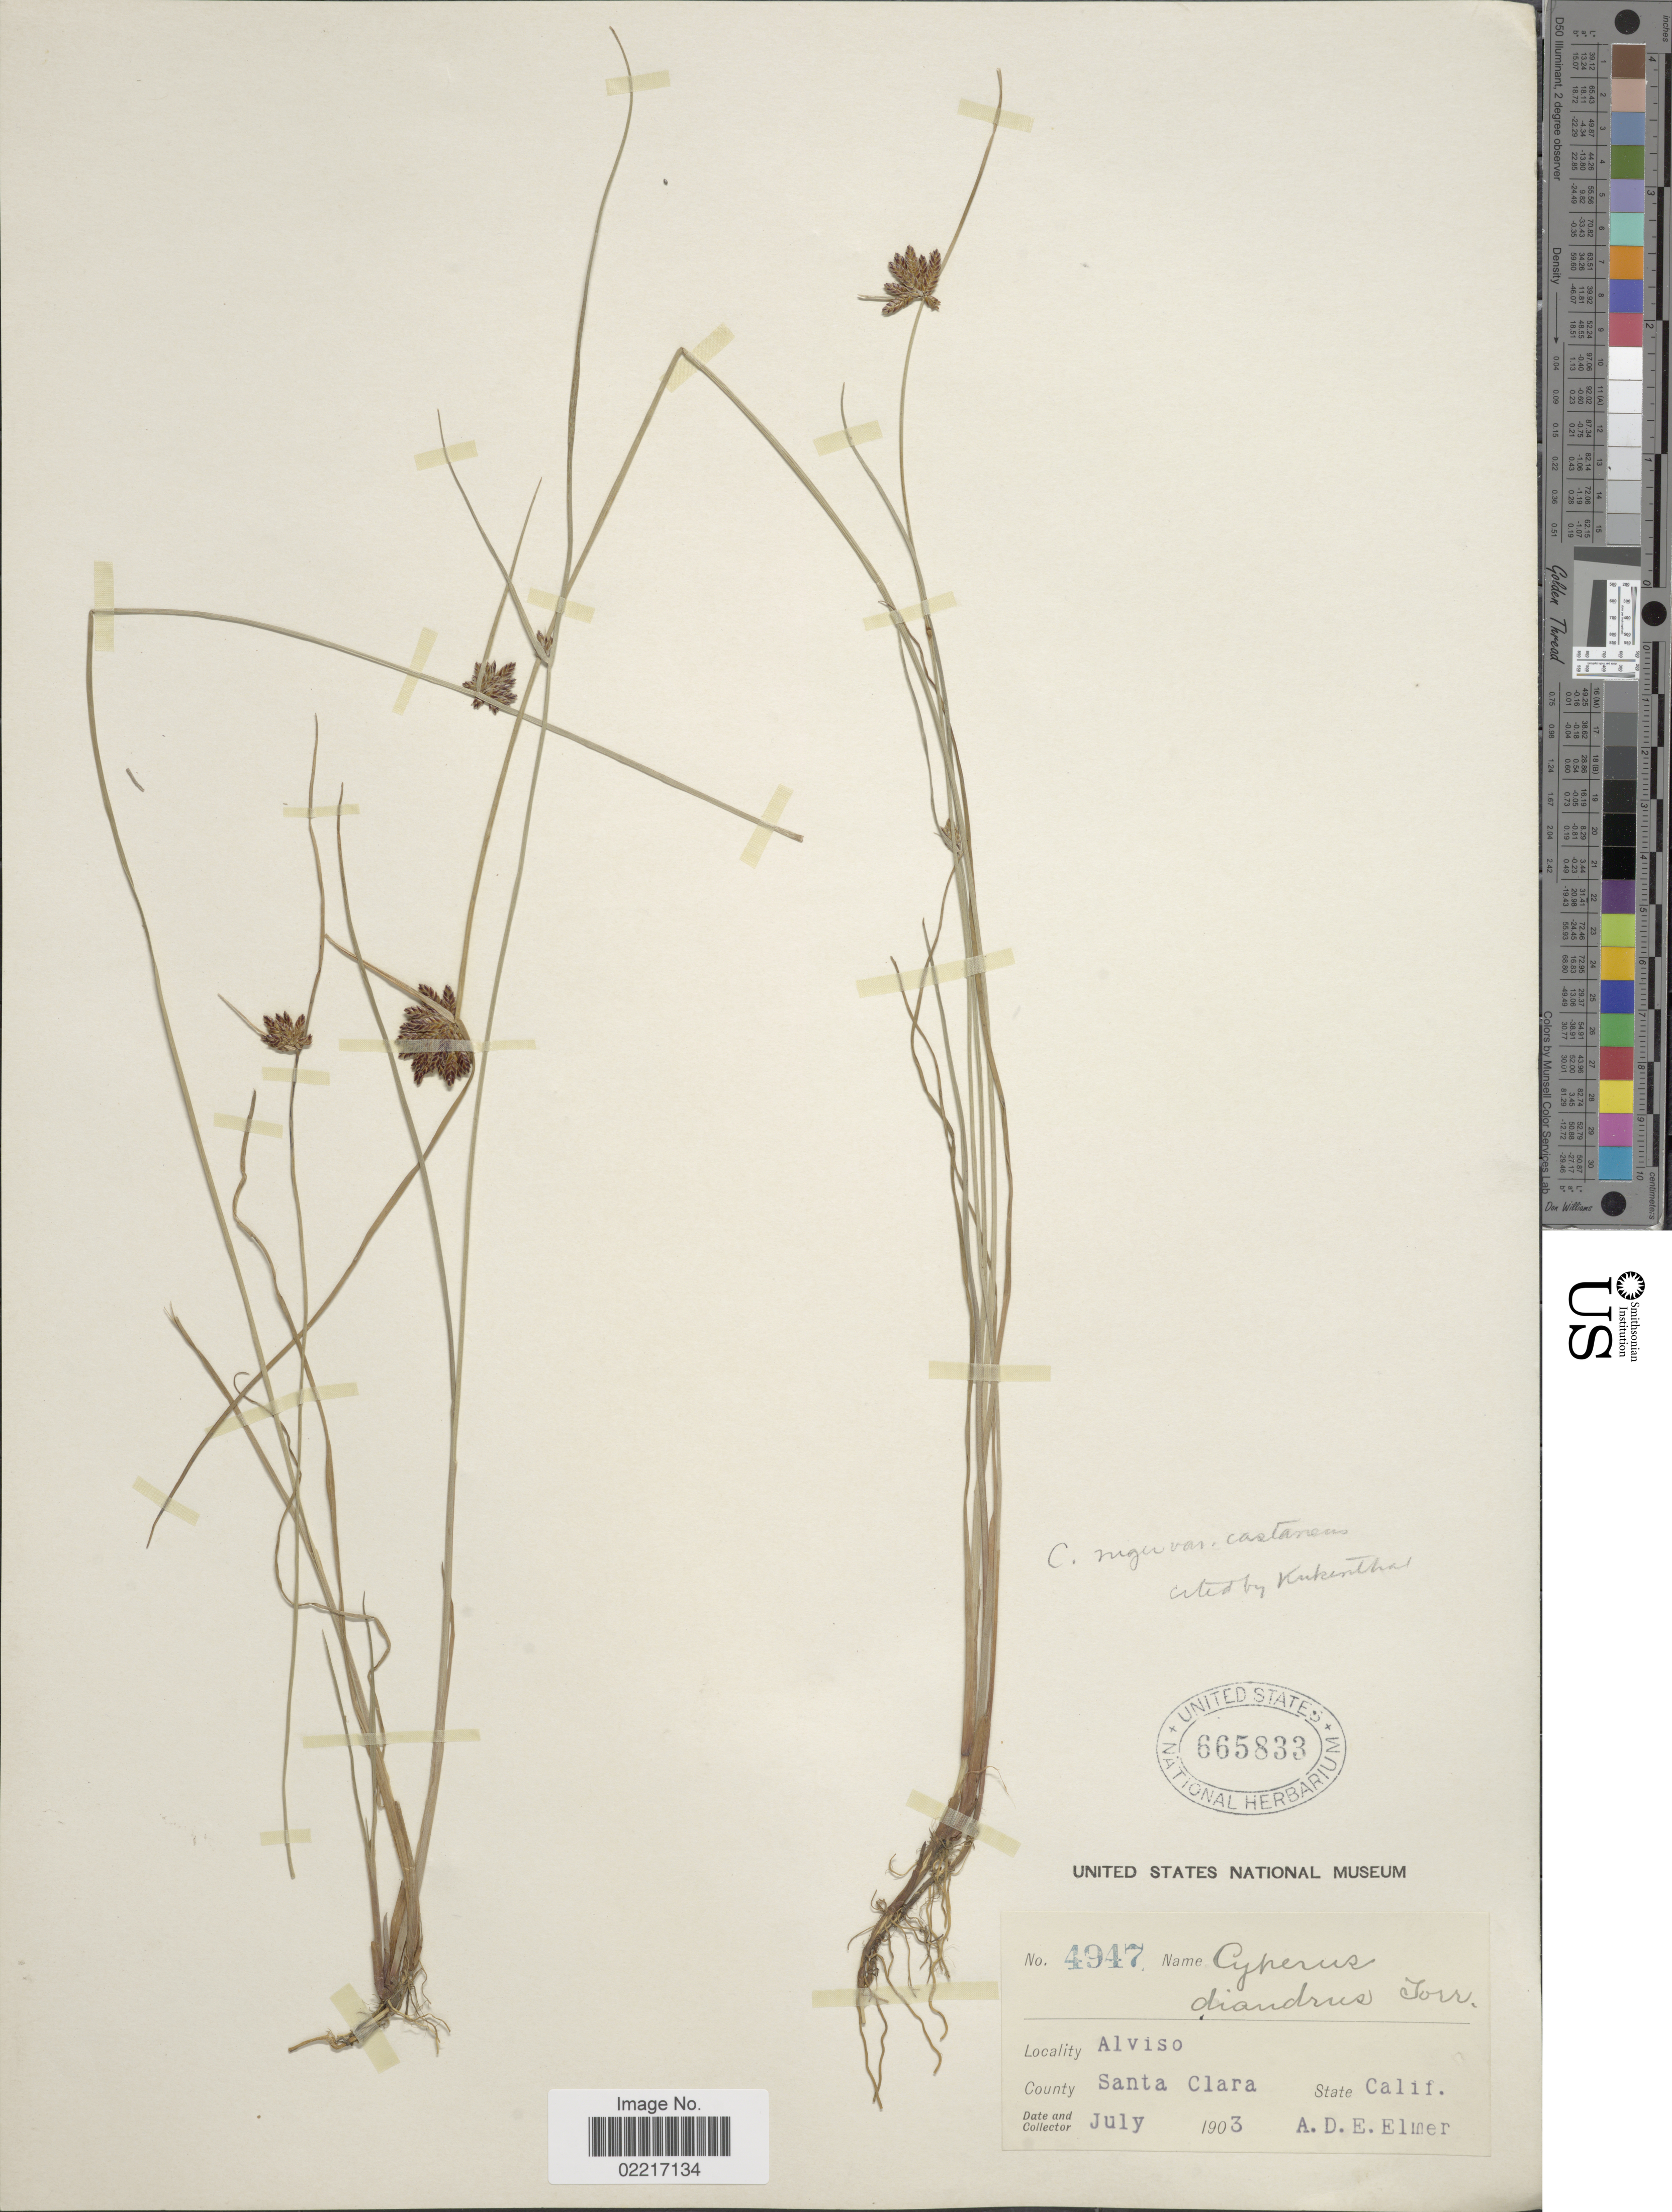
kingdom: Plantae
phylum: Tracheophyta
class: Liliopsida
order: Poales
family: Cyperaceae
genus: Cyperus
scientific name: Cyperus niger var. castaneus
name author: (S. Watson) Kük.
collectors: A. D. E. Elmer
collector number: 4947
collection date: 1903-07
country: United States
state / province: California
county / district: Santa Clara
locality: Alviso, Santa Clara County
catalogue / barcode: US 665833